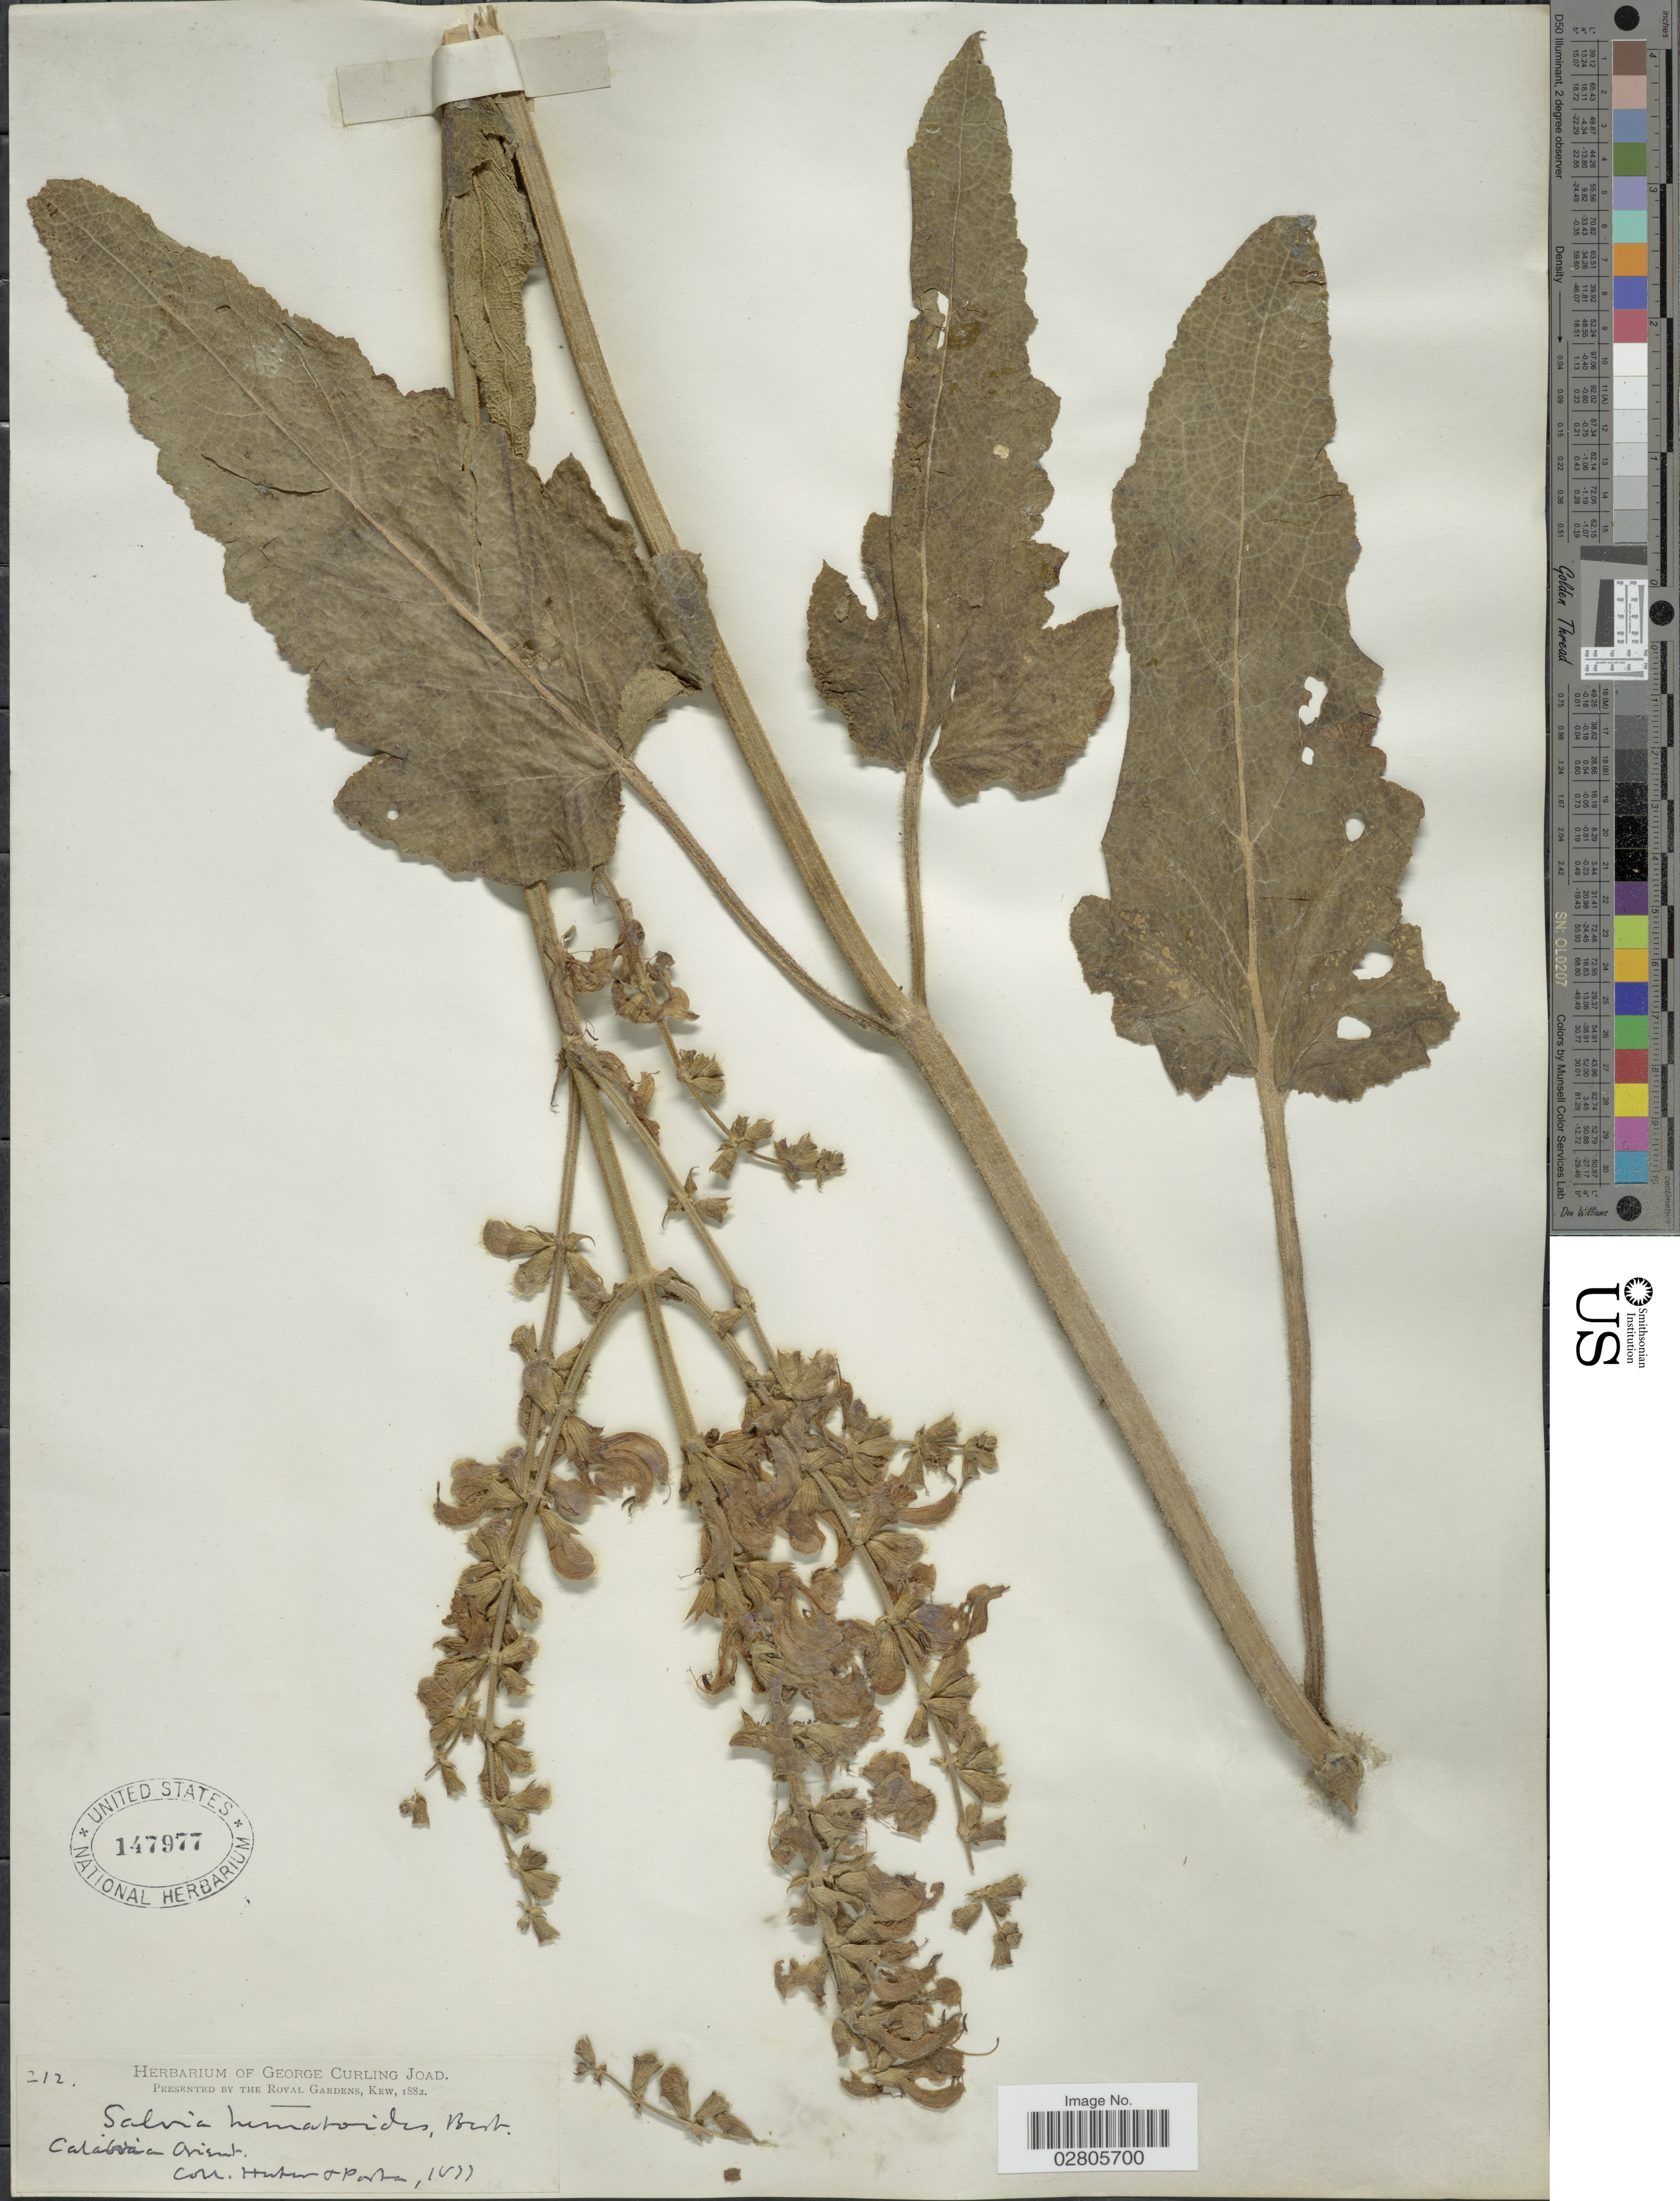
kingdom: Plantae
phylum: Tracheophyta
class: Magnoliopsida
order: Lamiales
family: Lamiaceae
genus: Salvia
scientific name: Salvia haematodes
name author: L.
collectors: -. Huter & -- Porta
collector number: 212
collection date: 1877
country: Italy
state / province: Calabria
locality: Calabria Orient.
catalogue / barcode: US 147977